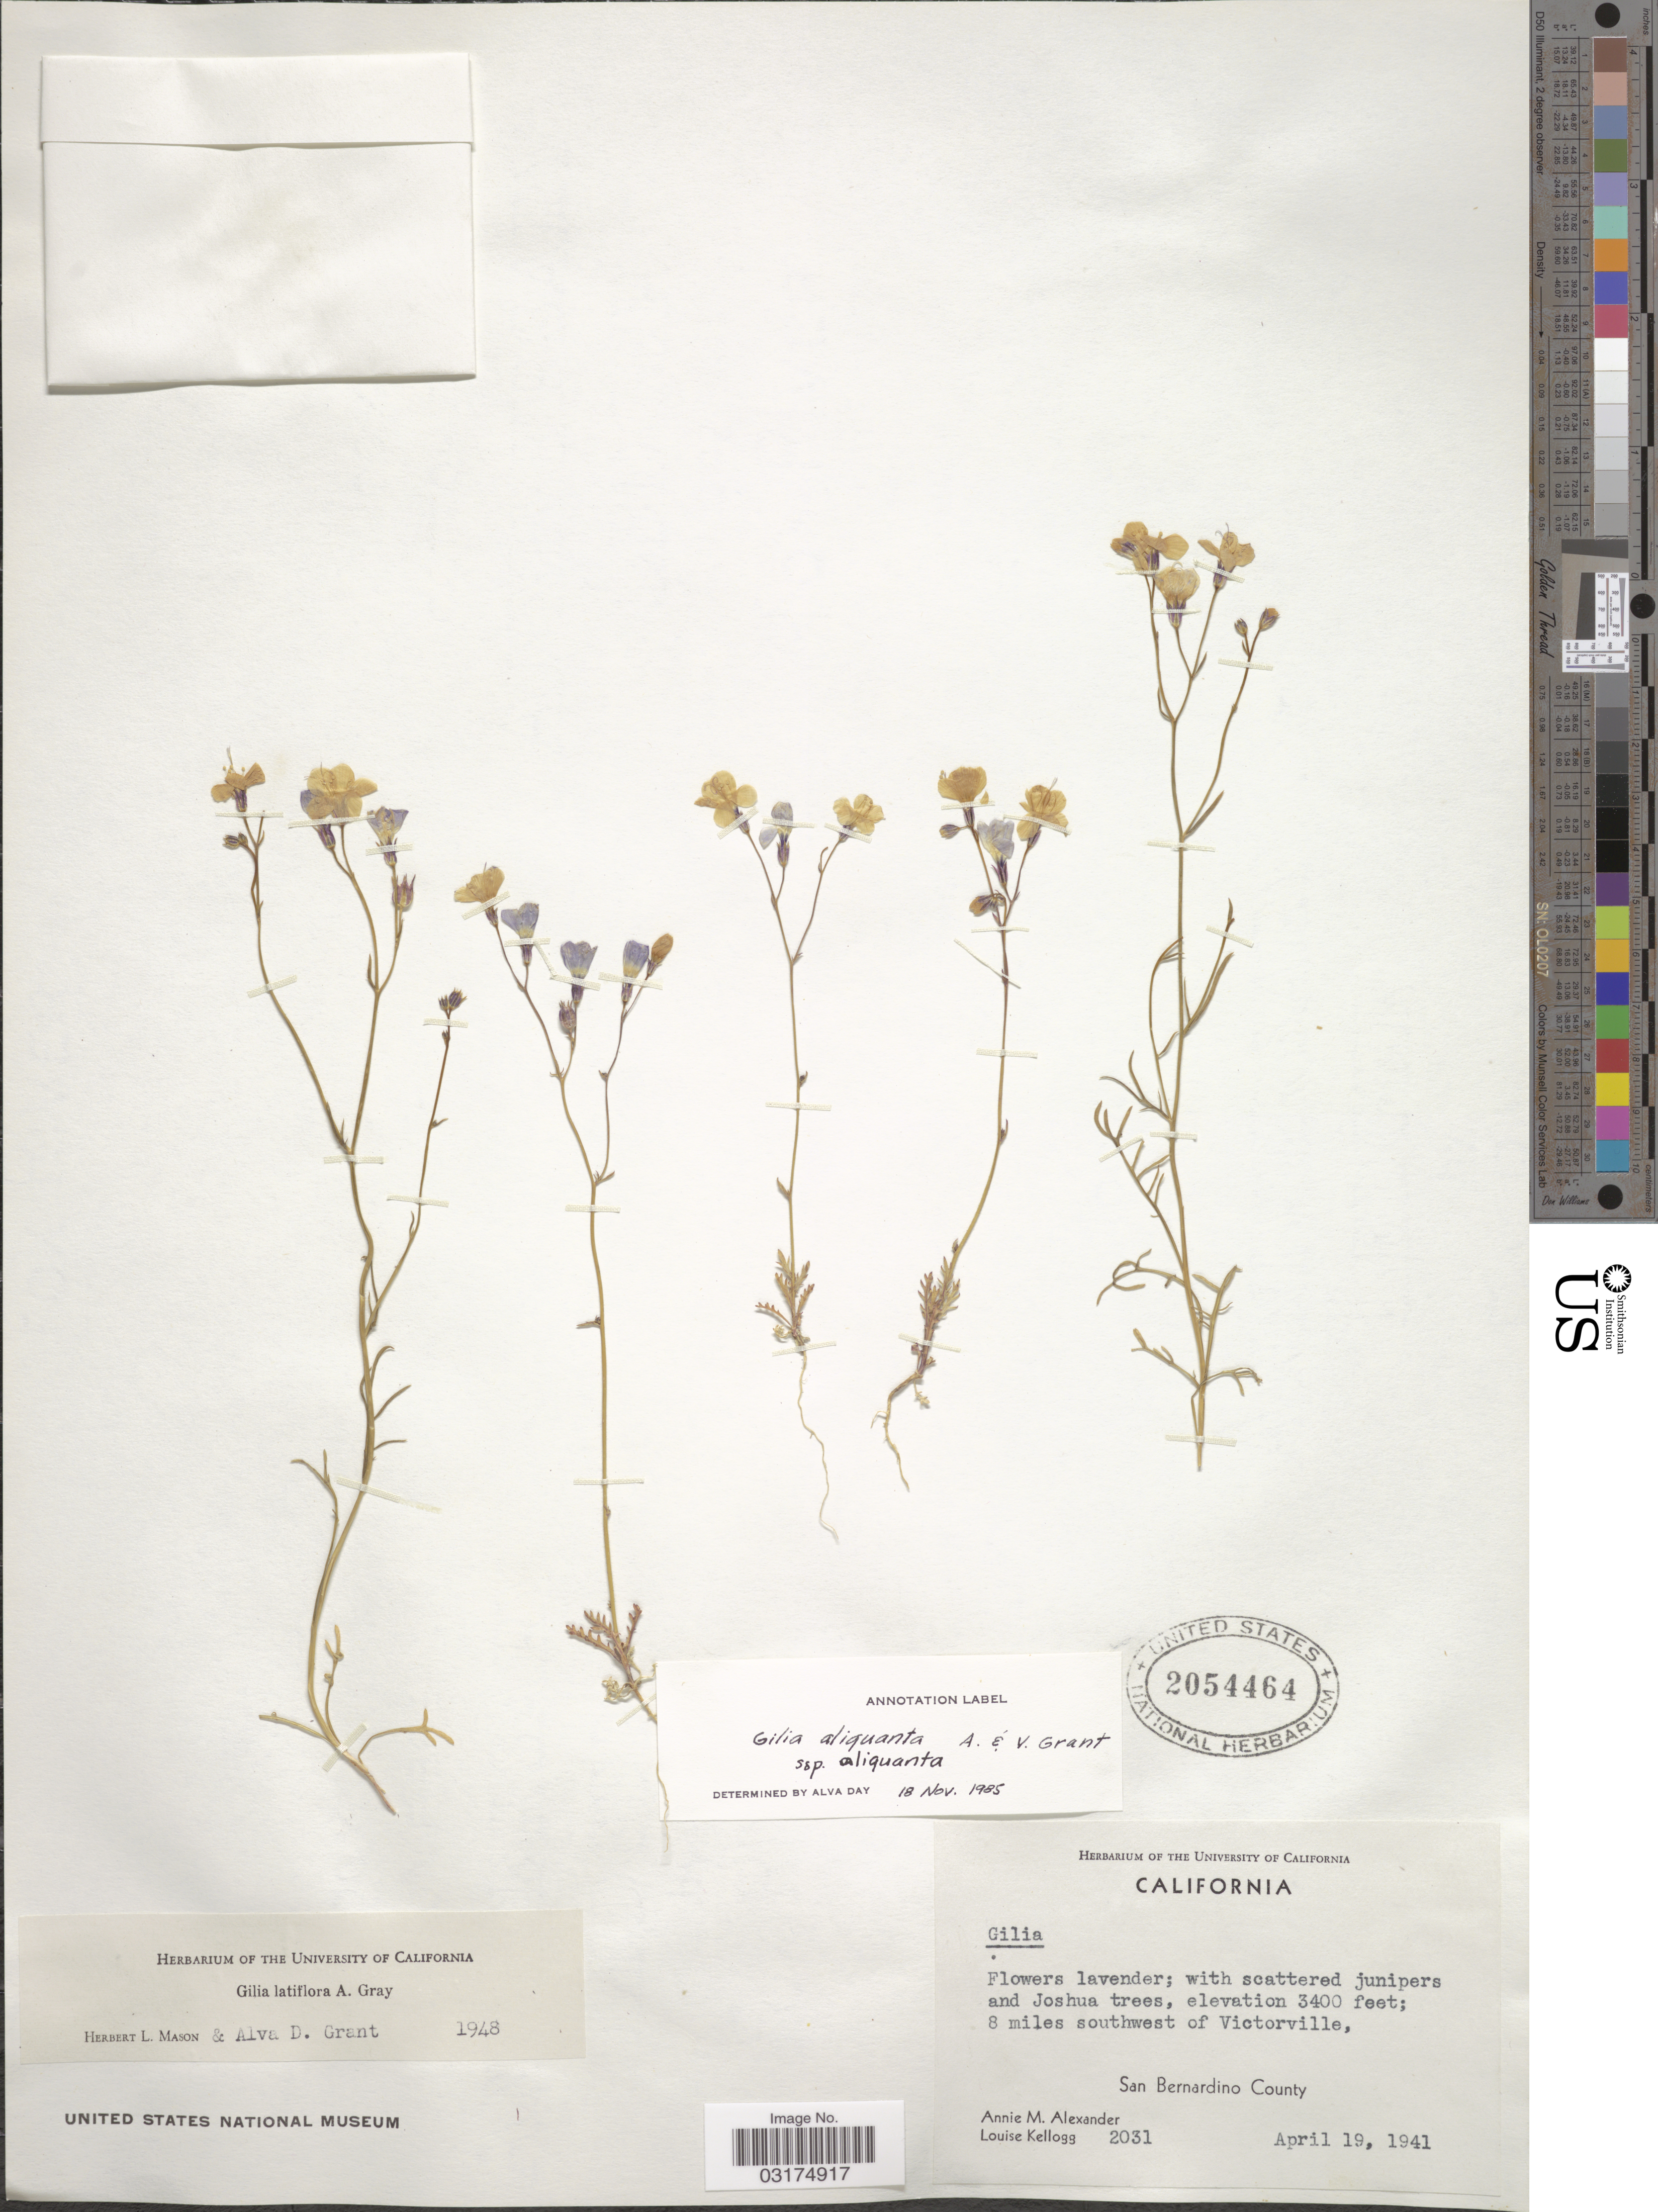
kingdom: Plantae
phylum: Tracheophyta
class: Magnoliopsida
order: Ericales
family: Polemoniaceae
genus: Gilia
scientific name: Gilia aliquanta subsp. aliquanta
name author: A.D. Grant & V.E. Grant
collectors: A. M. Alexander & L. Kellogg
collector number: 2031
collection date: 1941-04-19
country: United States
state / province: California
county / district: San Bernardino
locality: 8 miles southwest of Victorville, San Bernardino County.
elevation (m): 1036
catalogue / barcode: US 2054464